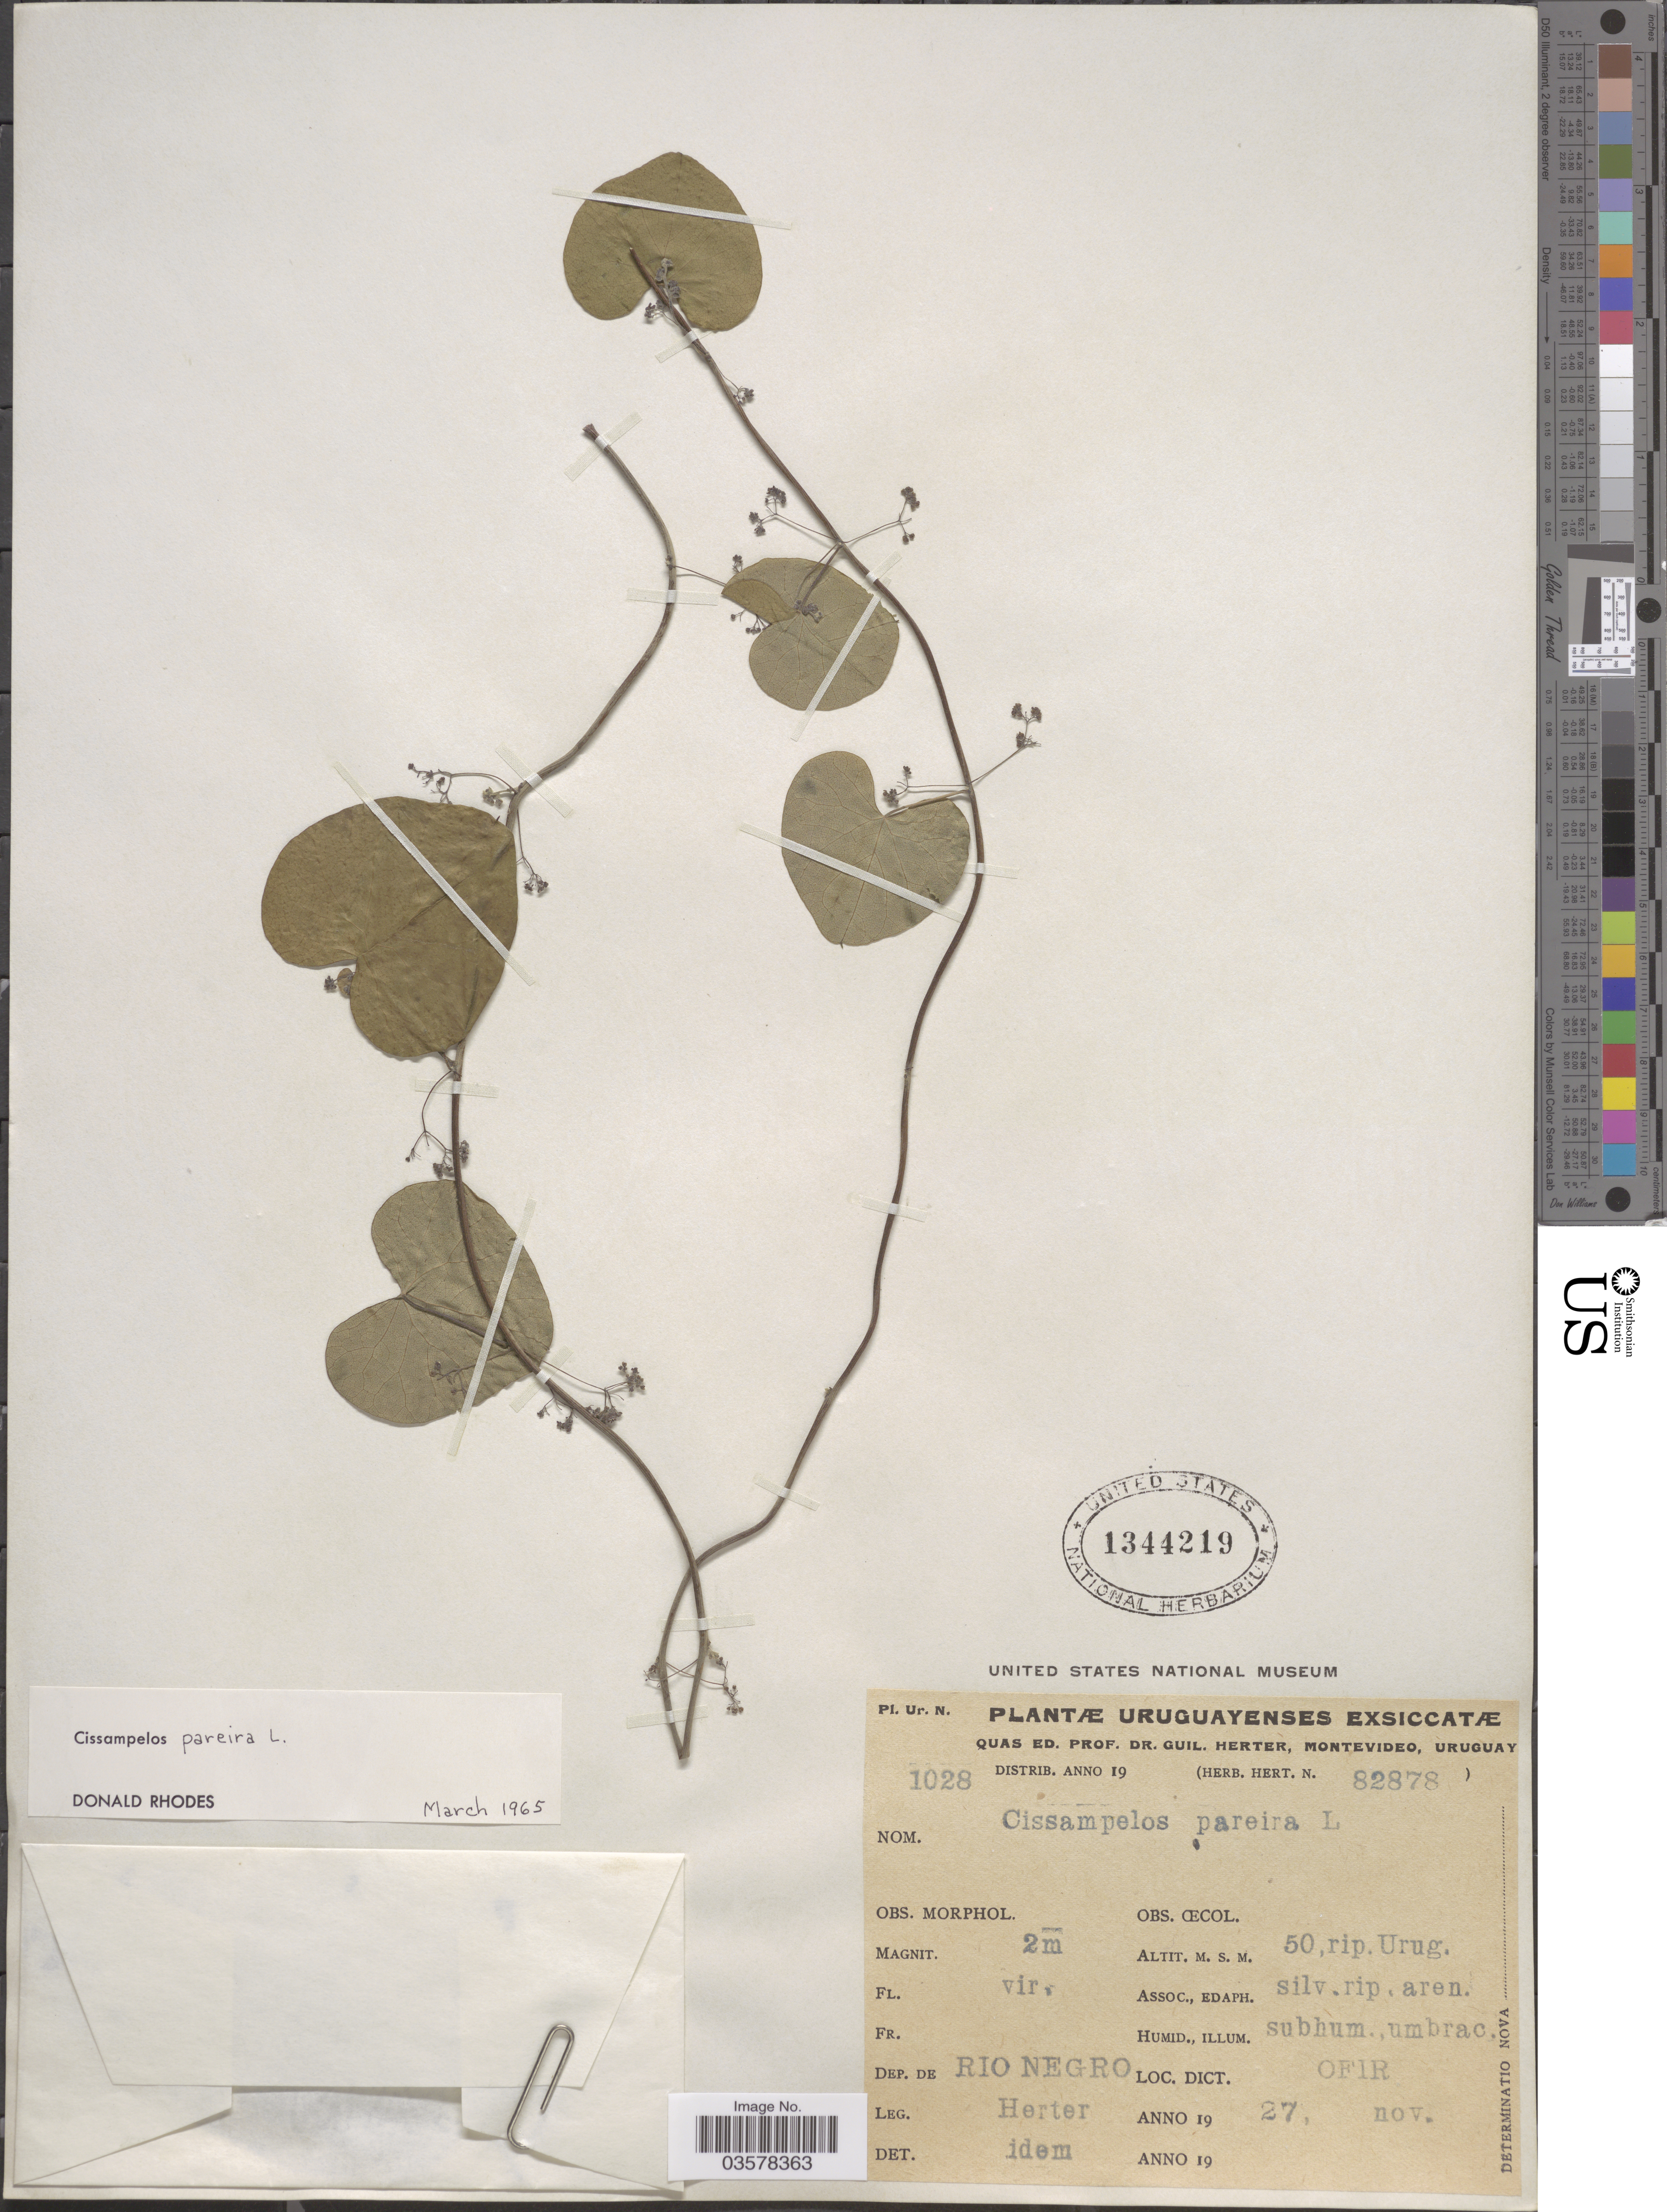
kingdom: Plantae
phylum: Tracheophyta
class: Magnoliopsida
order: Ranunculales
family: Menispermaceae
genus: Cissampelos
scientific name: Cissampelos pareira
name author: L.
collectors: G. Herter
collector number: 1028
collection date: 1927-11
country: Uruguay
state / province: Rio Negro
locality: Dep. de Rio Negro. Ofir.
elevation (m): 50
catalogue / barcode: US 1344219